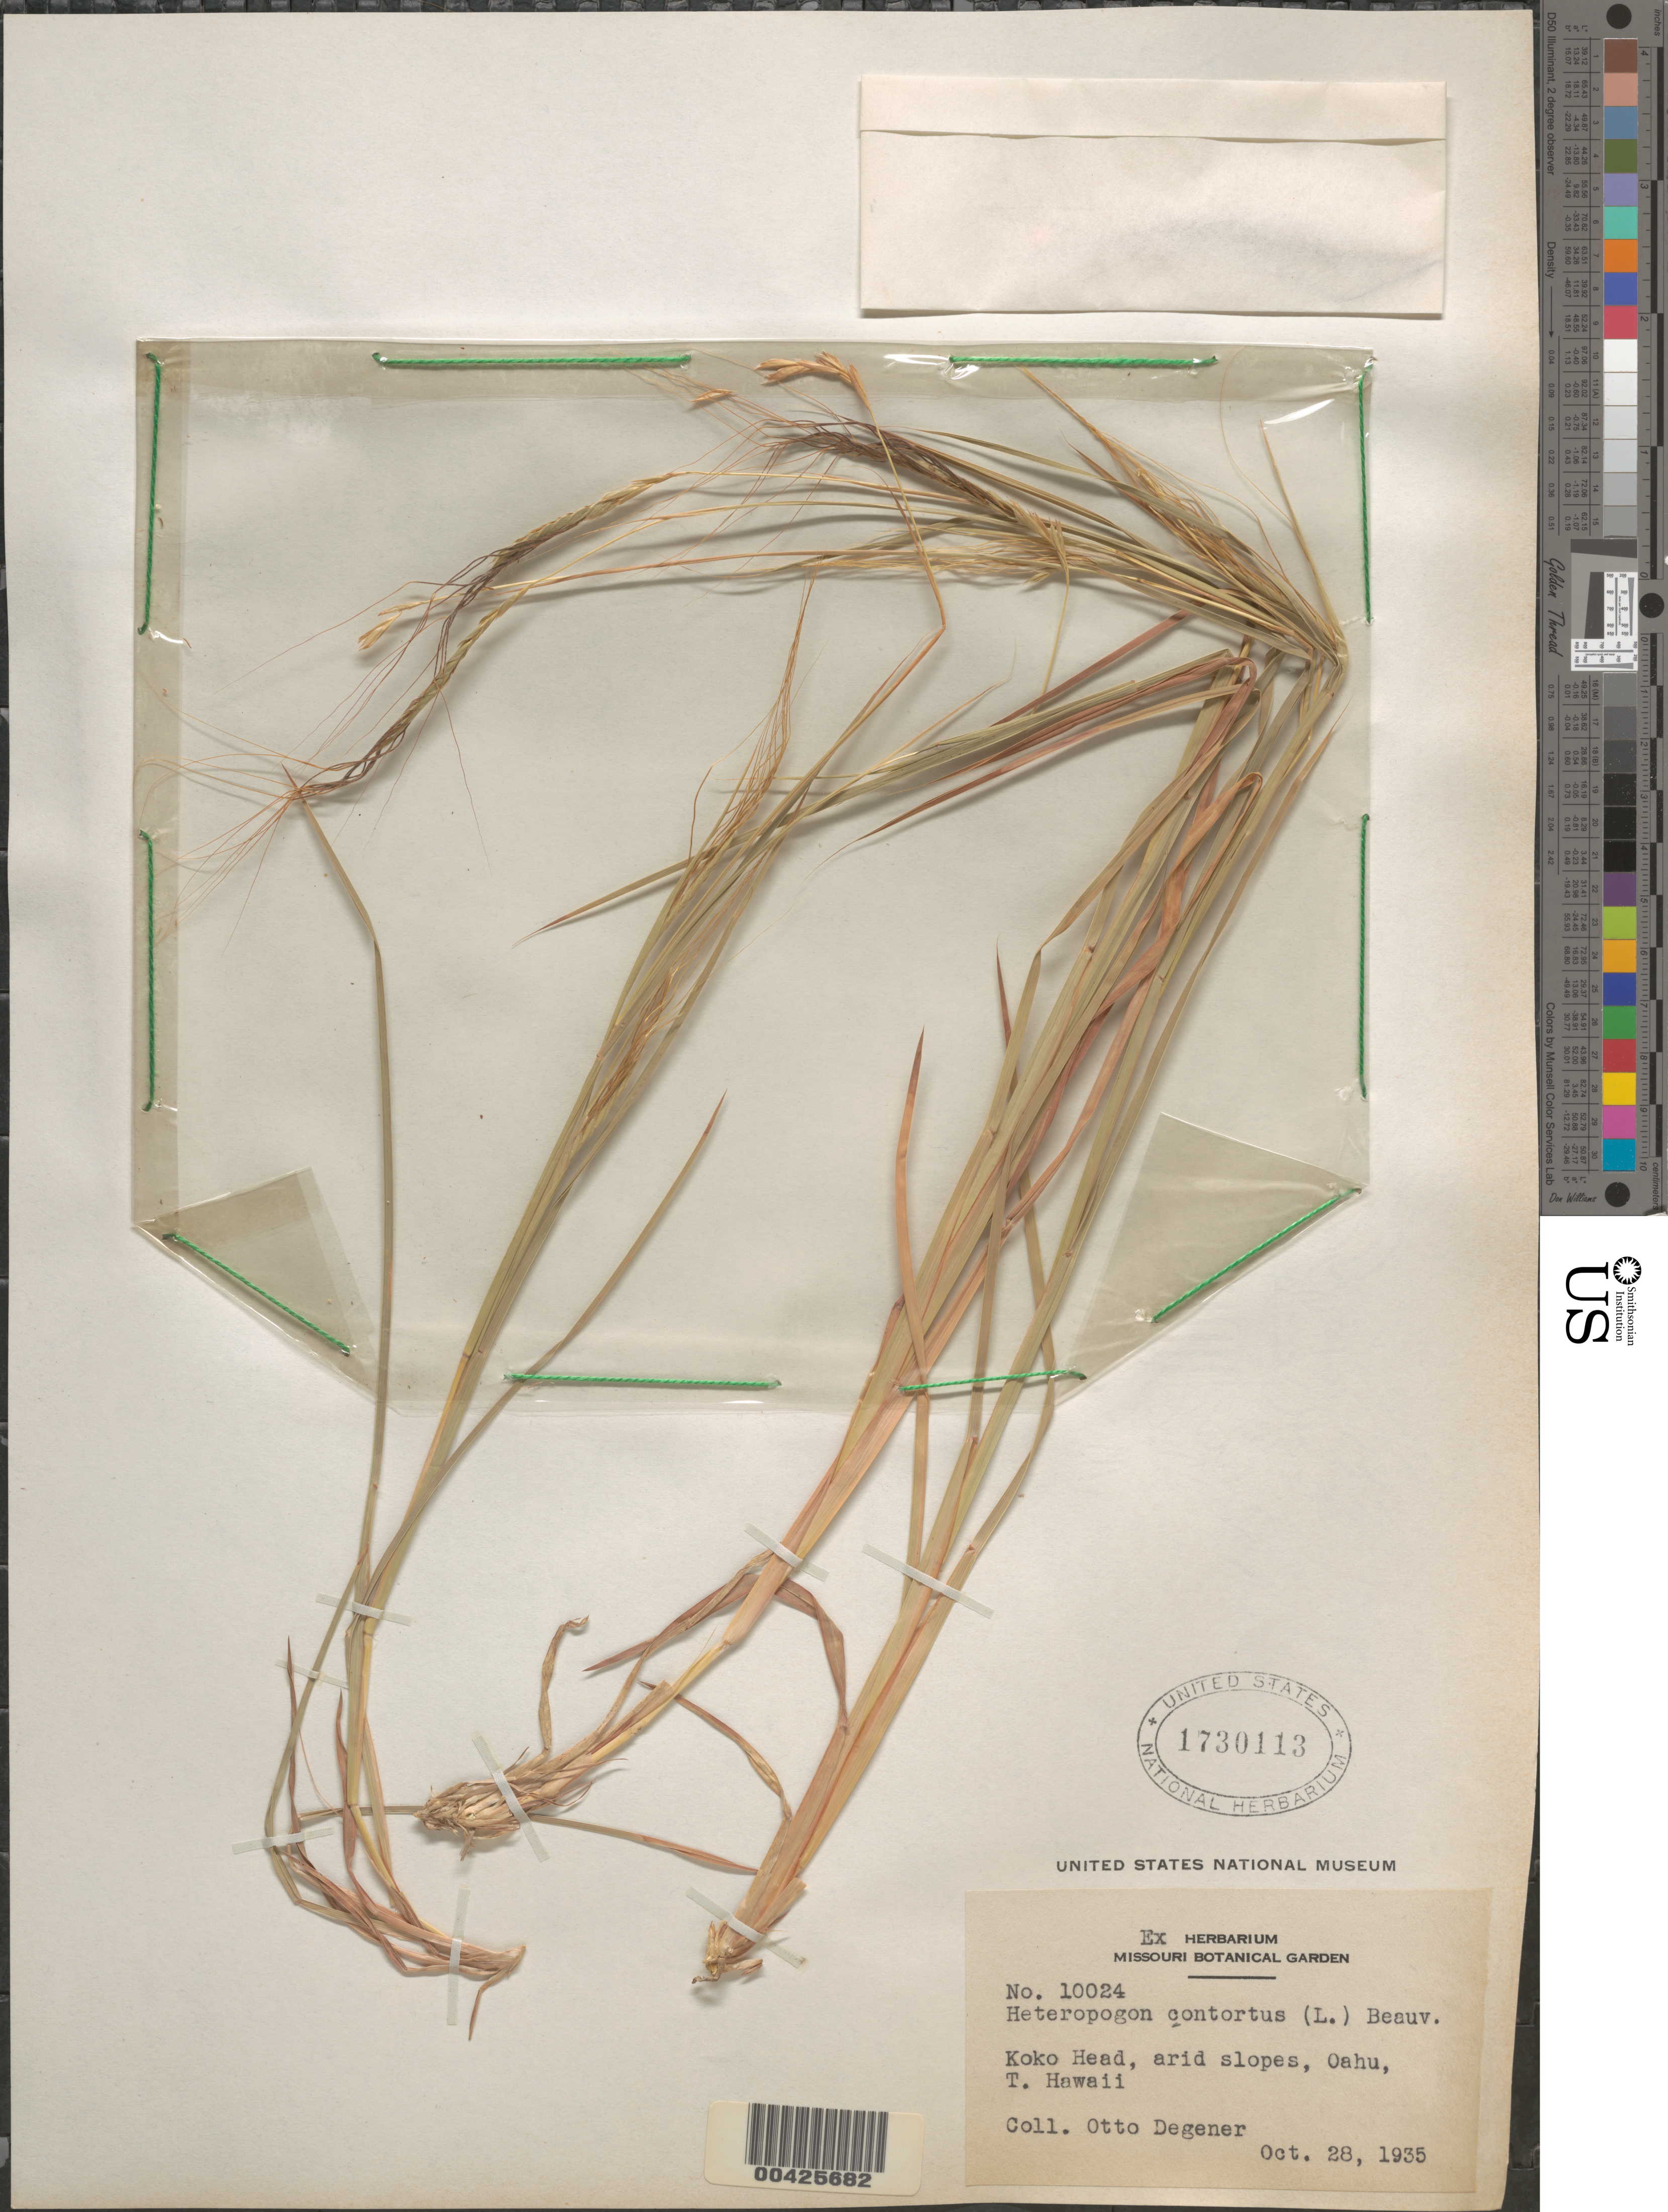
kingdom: Plantae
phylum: Tracheophyta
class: Liliopsida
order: Poales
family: Poaceae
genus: Heteropogon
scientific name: Heteropogon contortus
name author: (L.) P. Beauv. ex Roem. & Schult.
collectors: O. Degener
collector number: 10024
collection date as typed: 28 Oct 1935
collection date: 1935-10-28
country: United States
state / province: Hawaii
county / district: Honolulu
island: Oahu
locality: Koko Head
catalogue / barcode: US 1730113